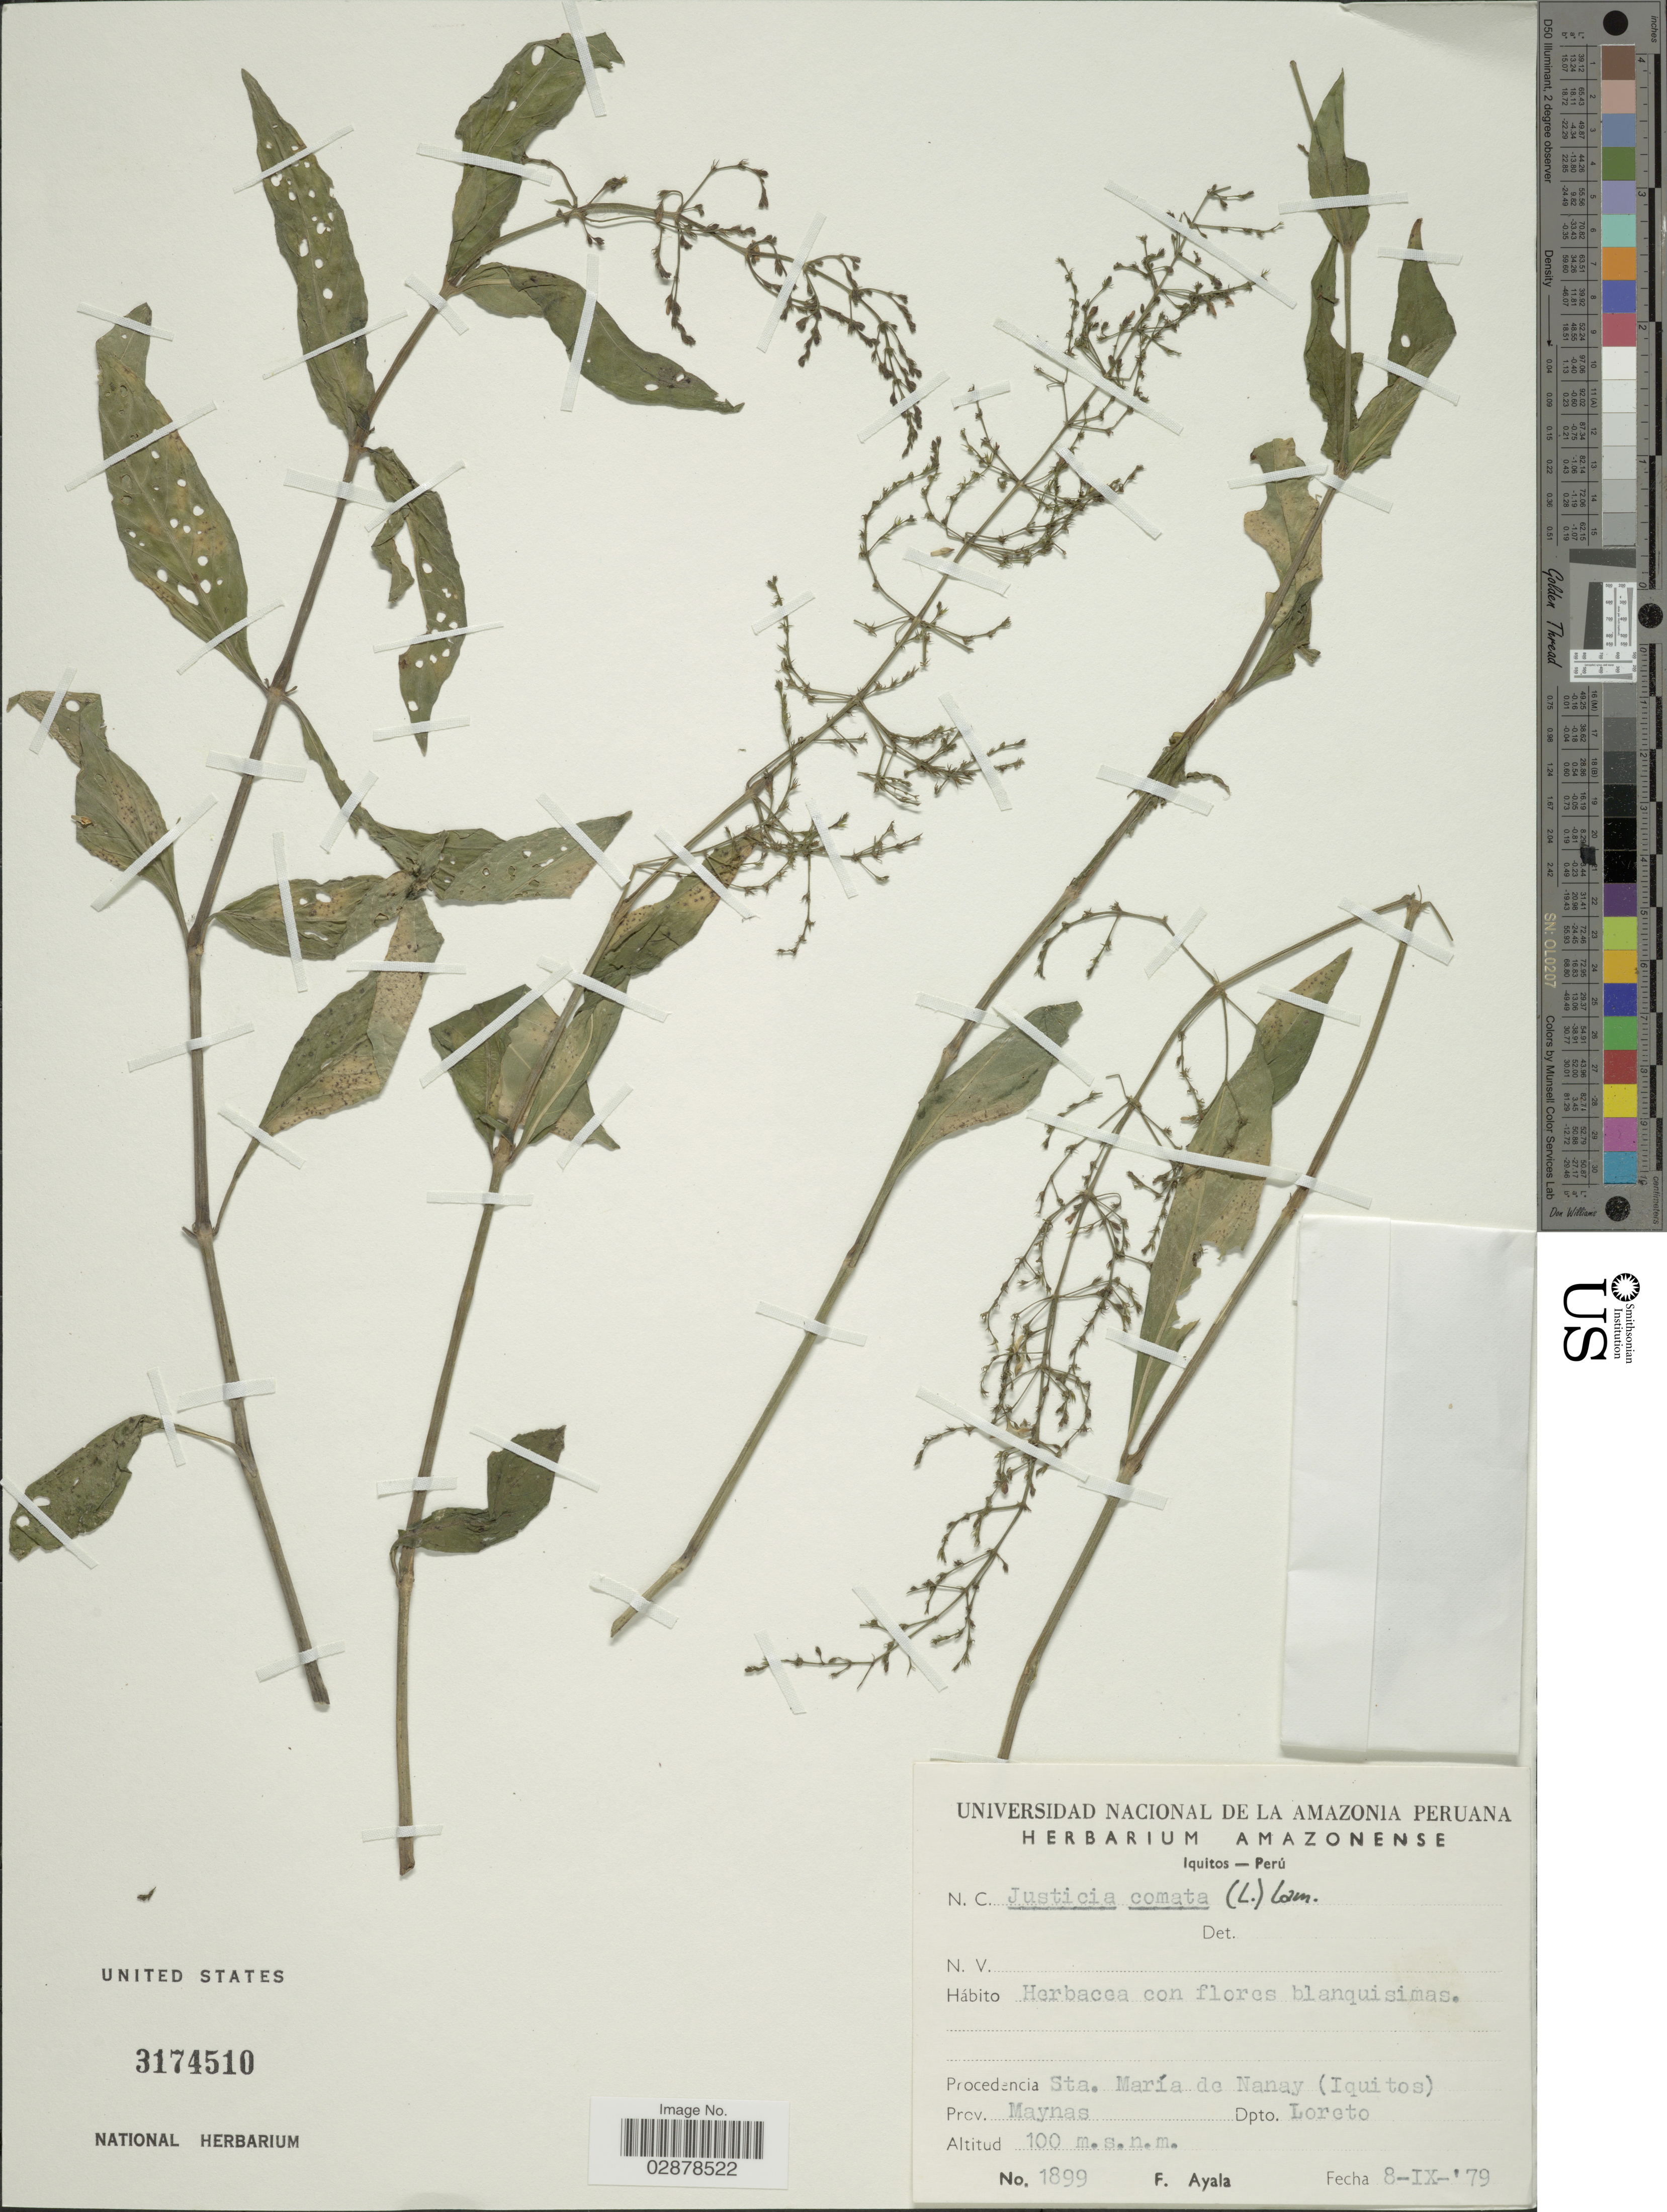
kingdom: Plantae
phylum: Tracheophyta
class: Magnoliopsida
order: Lamiales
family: Acanthaceae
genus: Justicia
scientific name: Justicia comata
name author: (L.) Lam.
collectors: F. Ayala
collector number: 1899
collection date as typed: Transcribed d/m/y: 8/9/79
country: Peru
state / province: Loreto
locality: Sta. María de Nanay (Iquitos), Prov. Maynas, Dpto. Loreto.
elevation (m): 100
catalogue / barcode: US 3174510